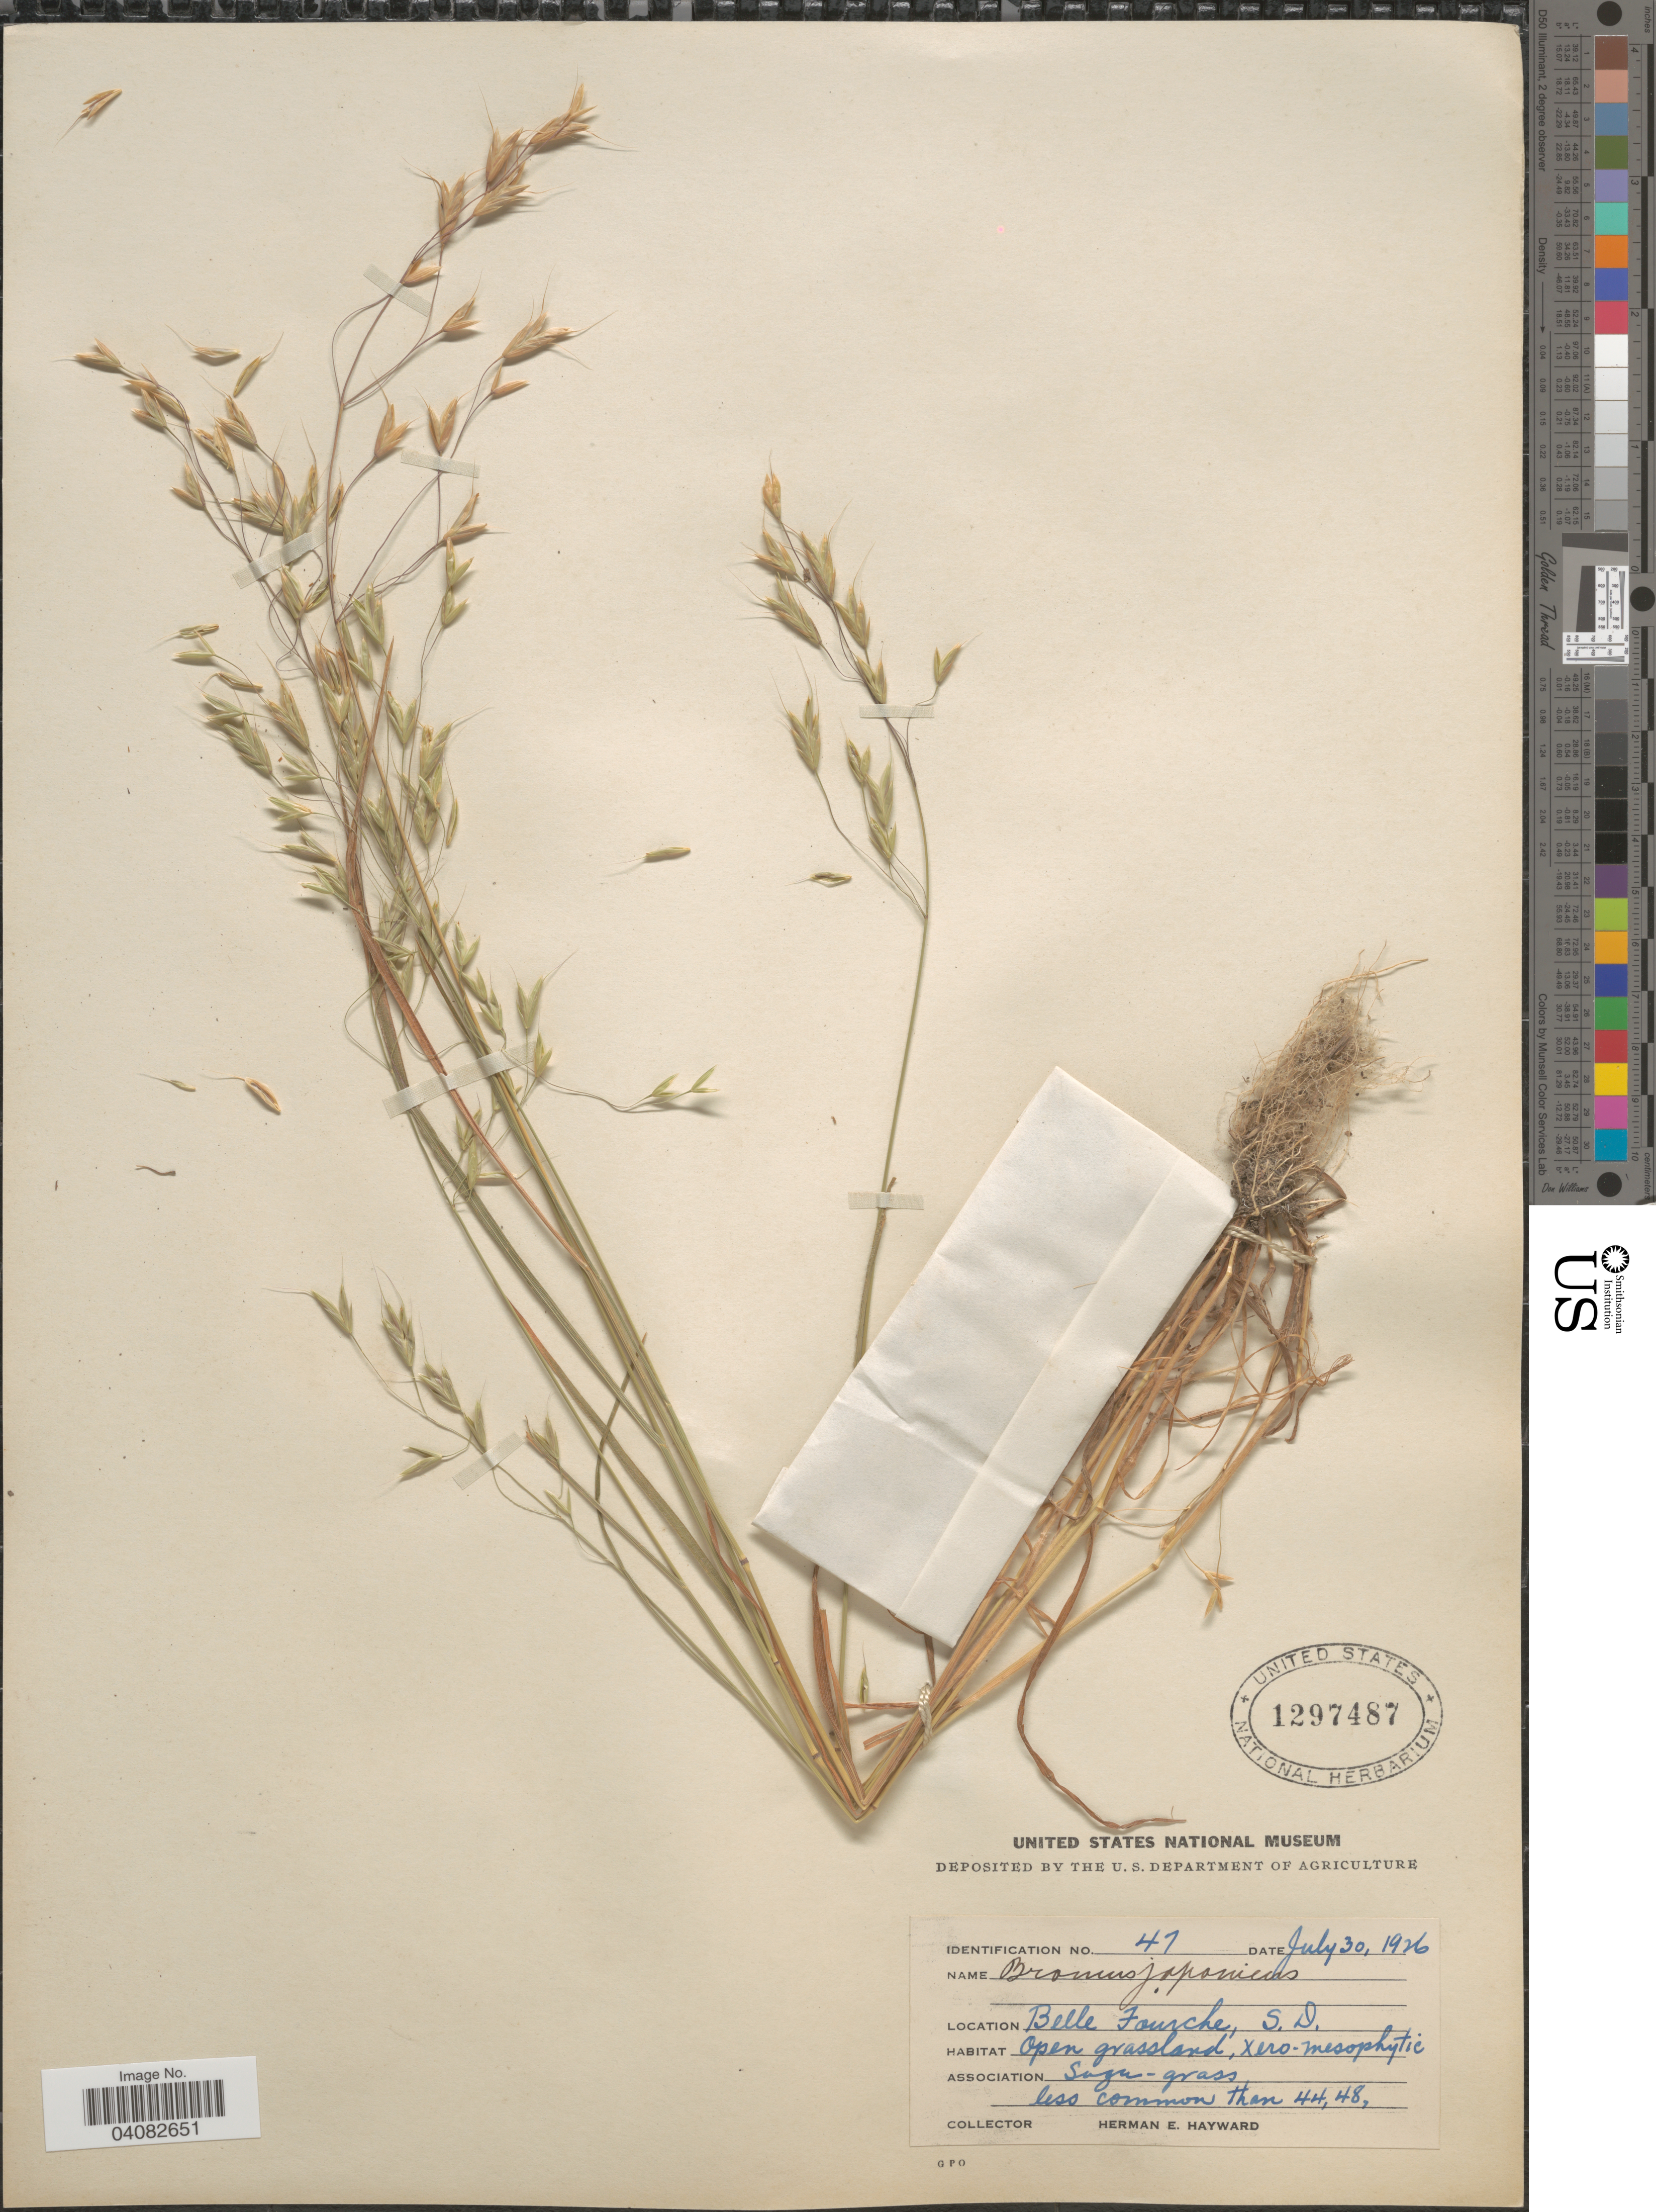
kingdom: Plantae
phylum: Tracheophyta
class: Liliopsida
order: Poales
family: Poaceae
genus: Bromus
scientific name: Bromus japonicus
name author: Houtt.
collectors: H. Hayward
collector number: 47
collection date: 1926-07-30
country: United States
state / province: South Dakota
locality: Belle Fourche.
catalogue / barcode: US 1297487